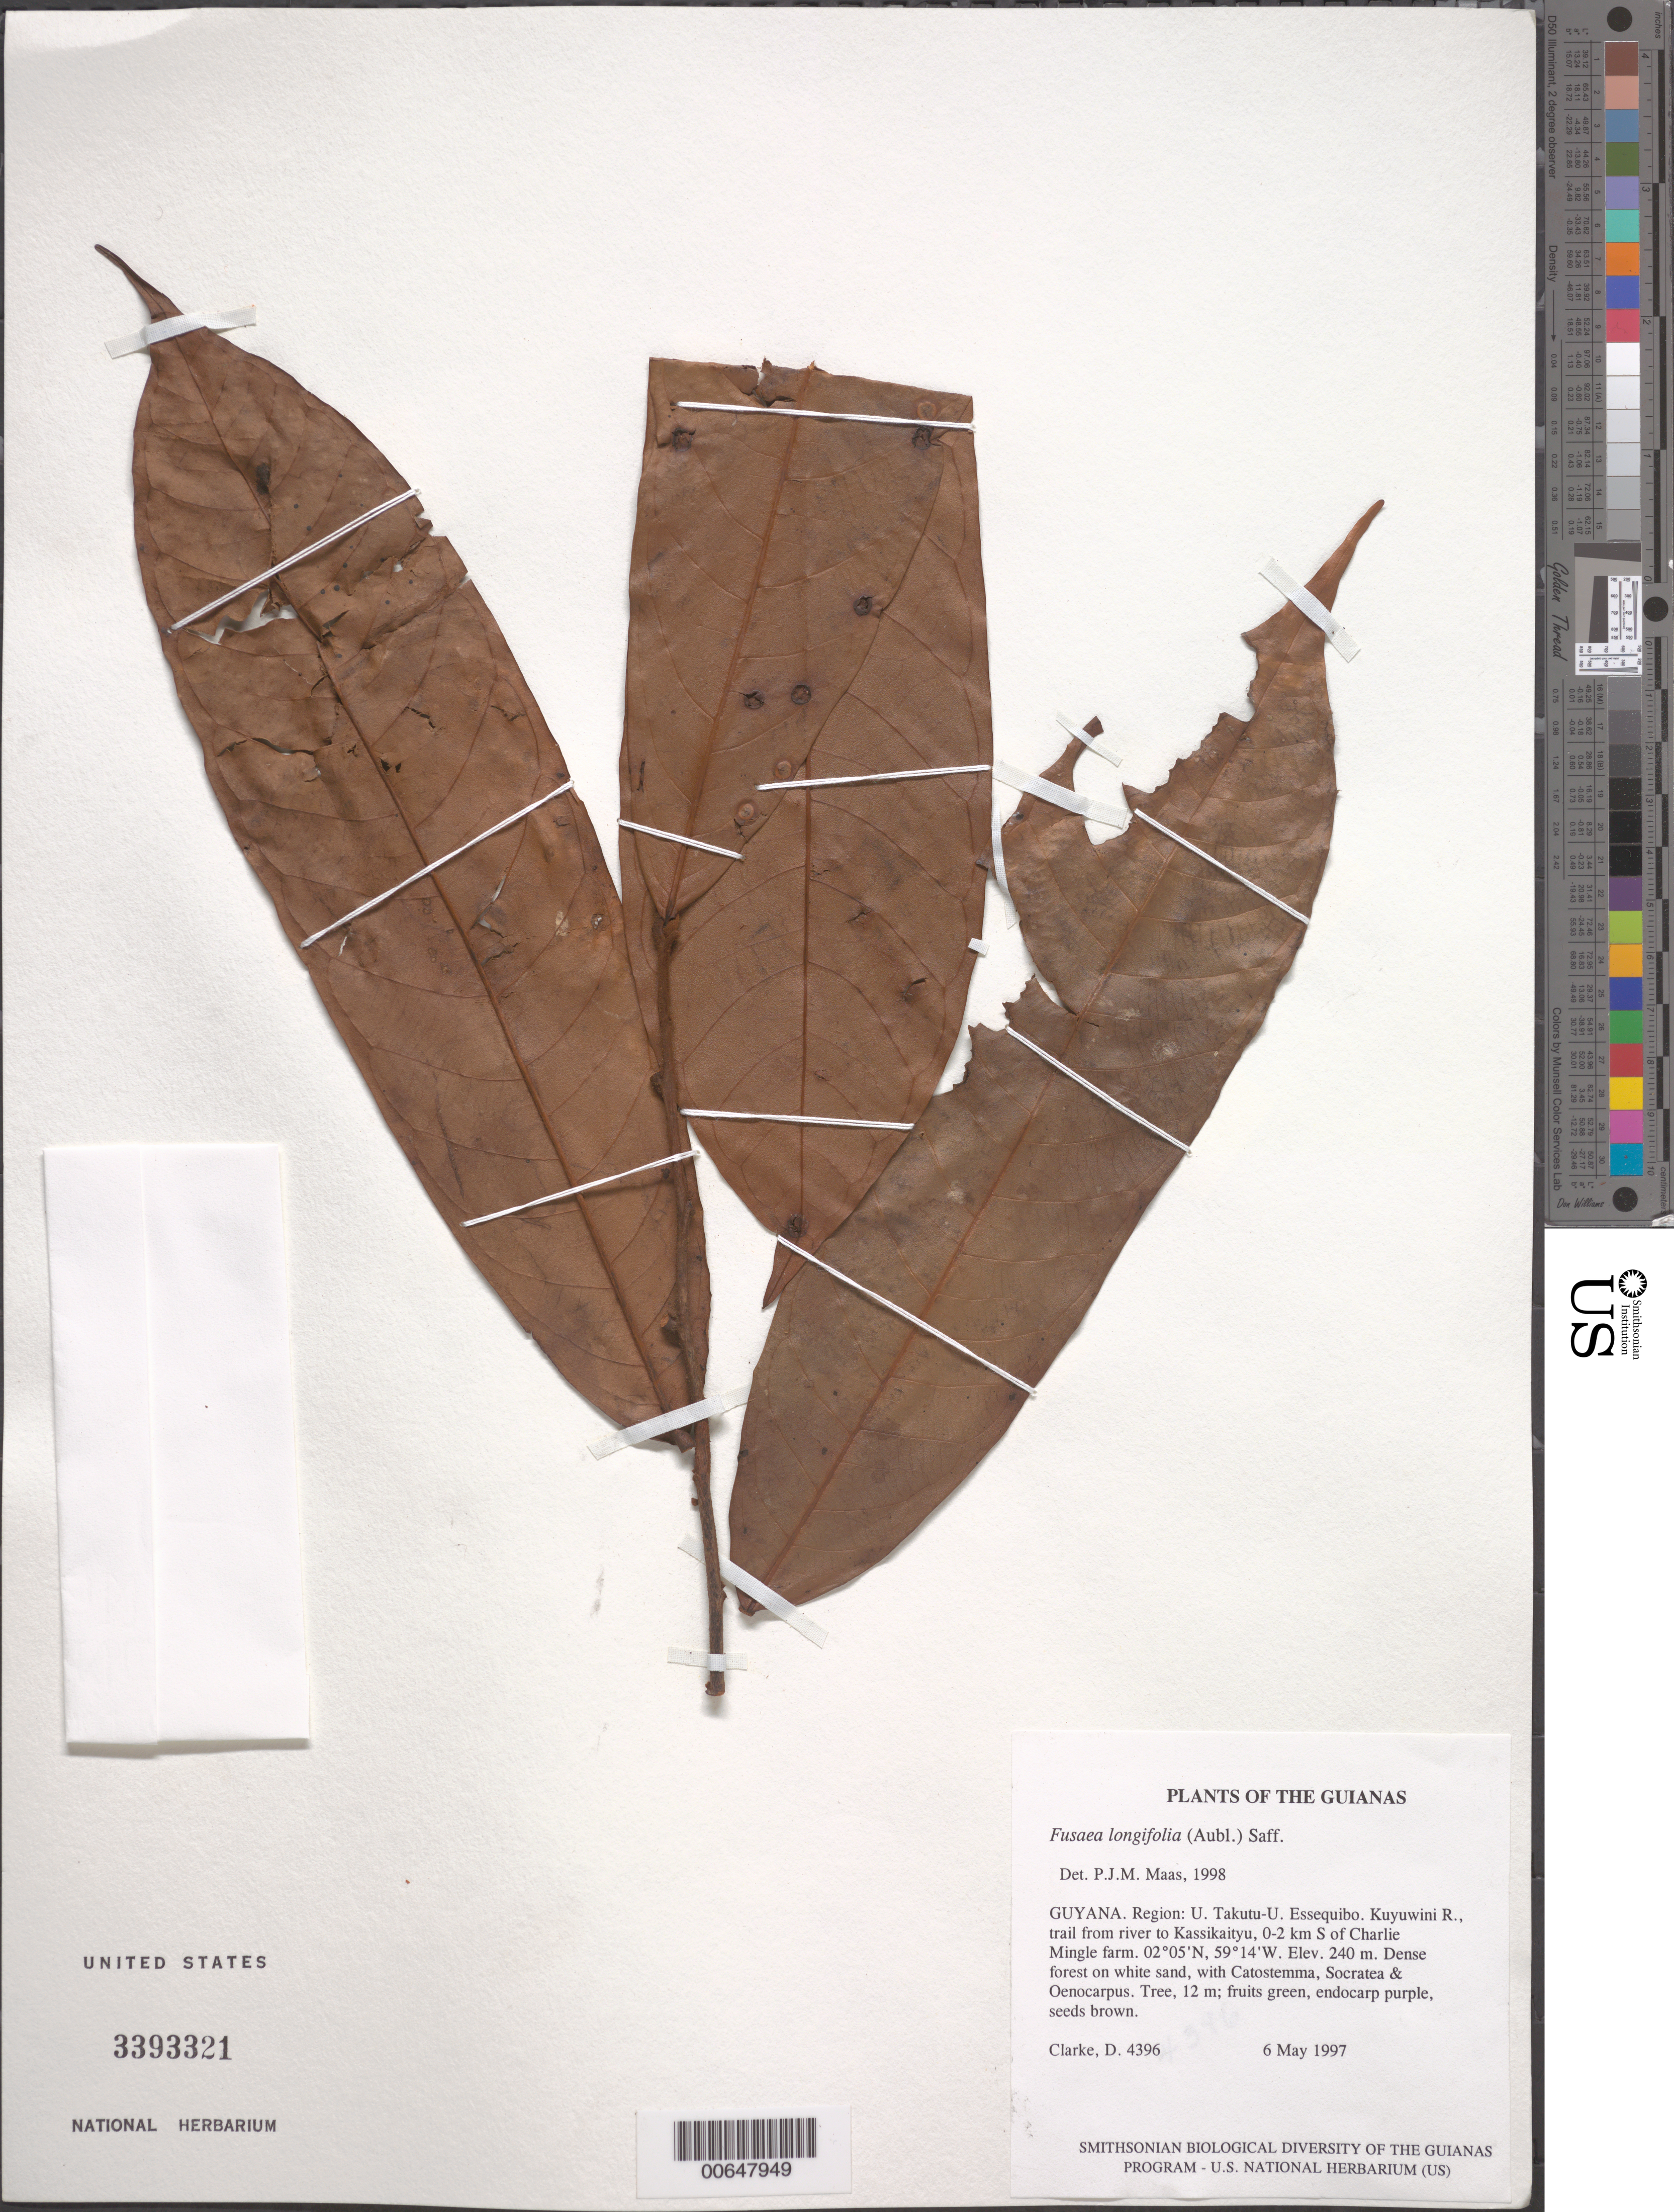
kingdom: Plantae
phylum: Tracheophyta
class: Magnoliopsida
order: Magnoliales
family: Annonaceae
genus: Fusaea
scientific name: Fusaea longifolia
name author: (Aubl.) Saff.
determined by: Maas, Paul J. M.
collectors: H. D. Clarke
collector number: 4396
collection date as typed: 6 May 1997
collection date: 1997-05-06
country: Guyana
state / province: U. Takutu-U. Essequibo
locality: Kuyuwini R., trail from river to Kassikaityu, 0-2 km S of Charlie Mingle farm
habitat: Dense forest on white sand, with Catostemma, Socratea & Oenocarpus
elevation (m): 240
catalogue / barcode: US 3393321